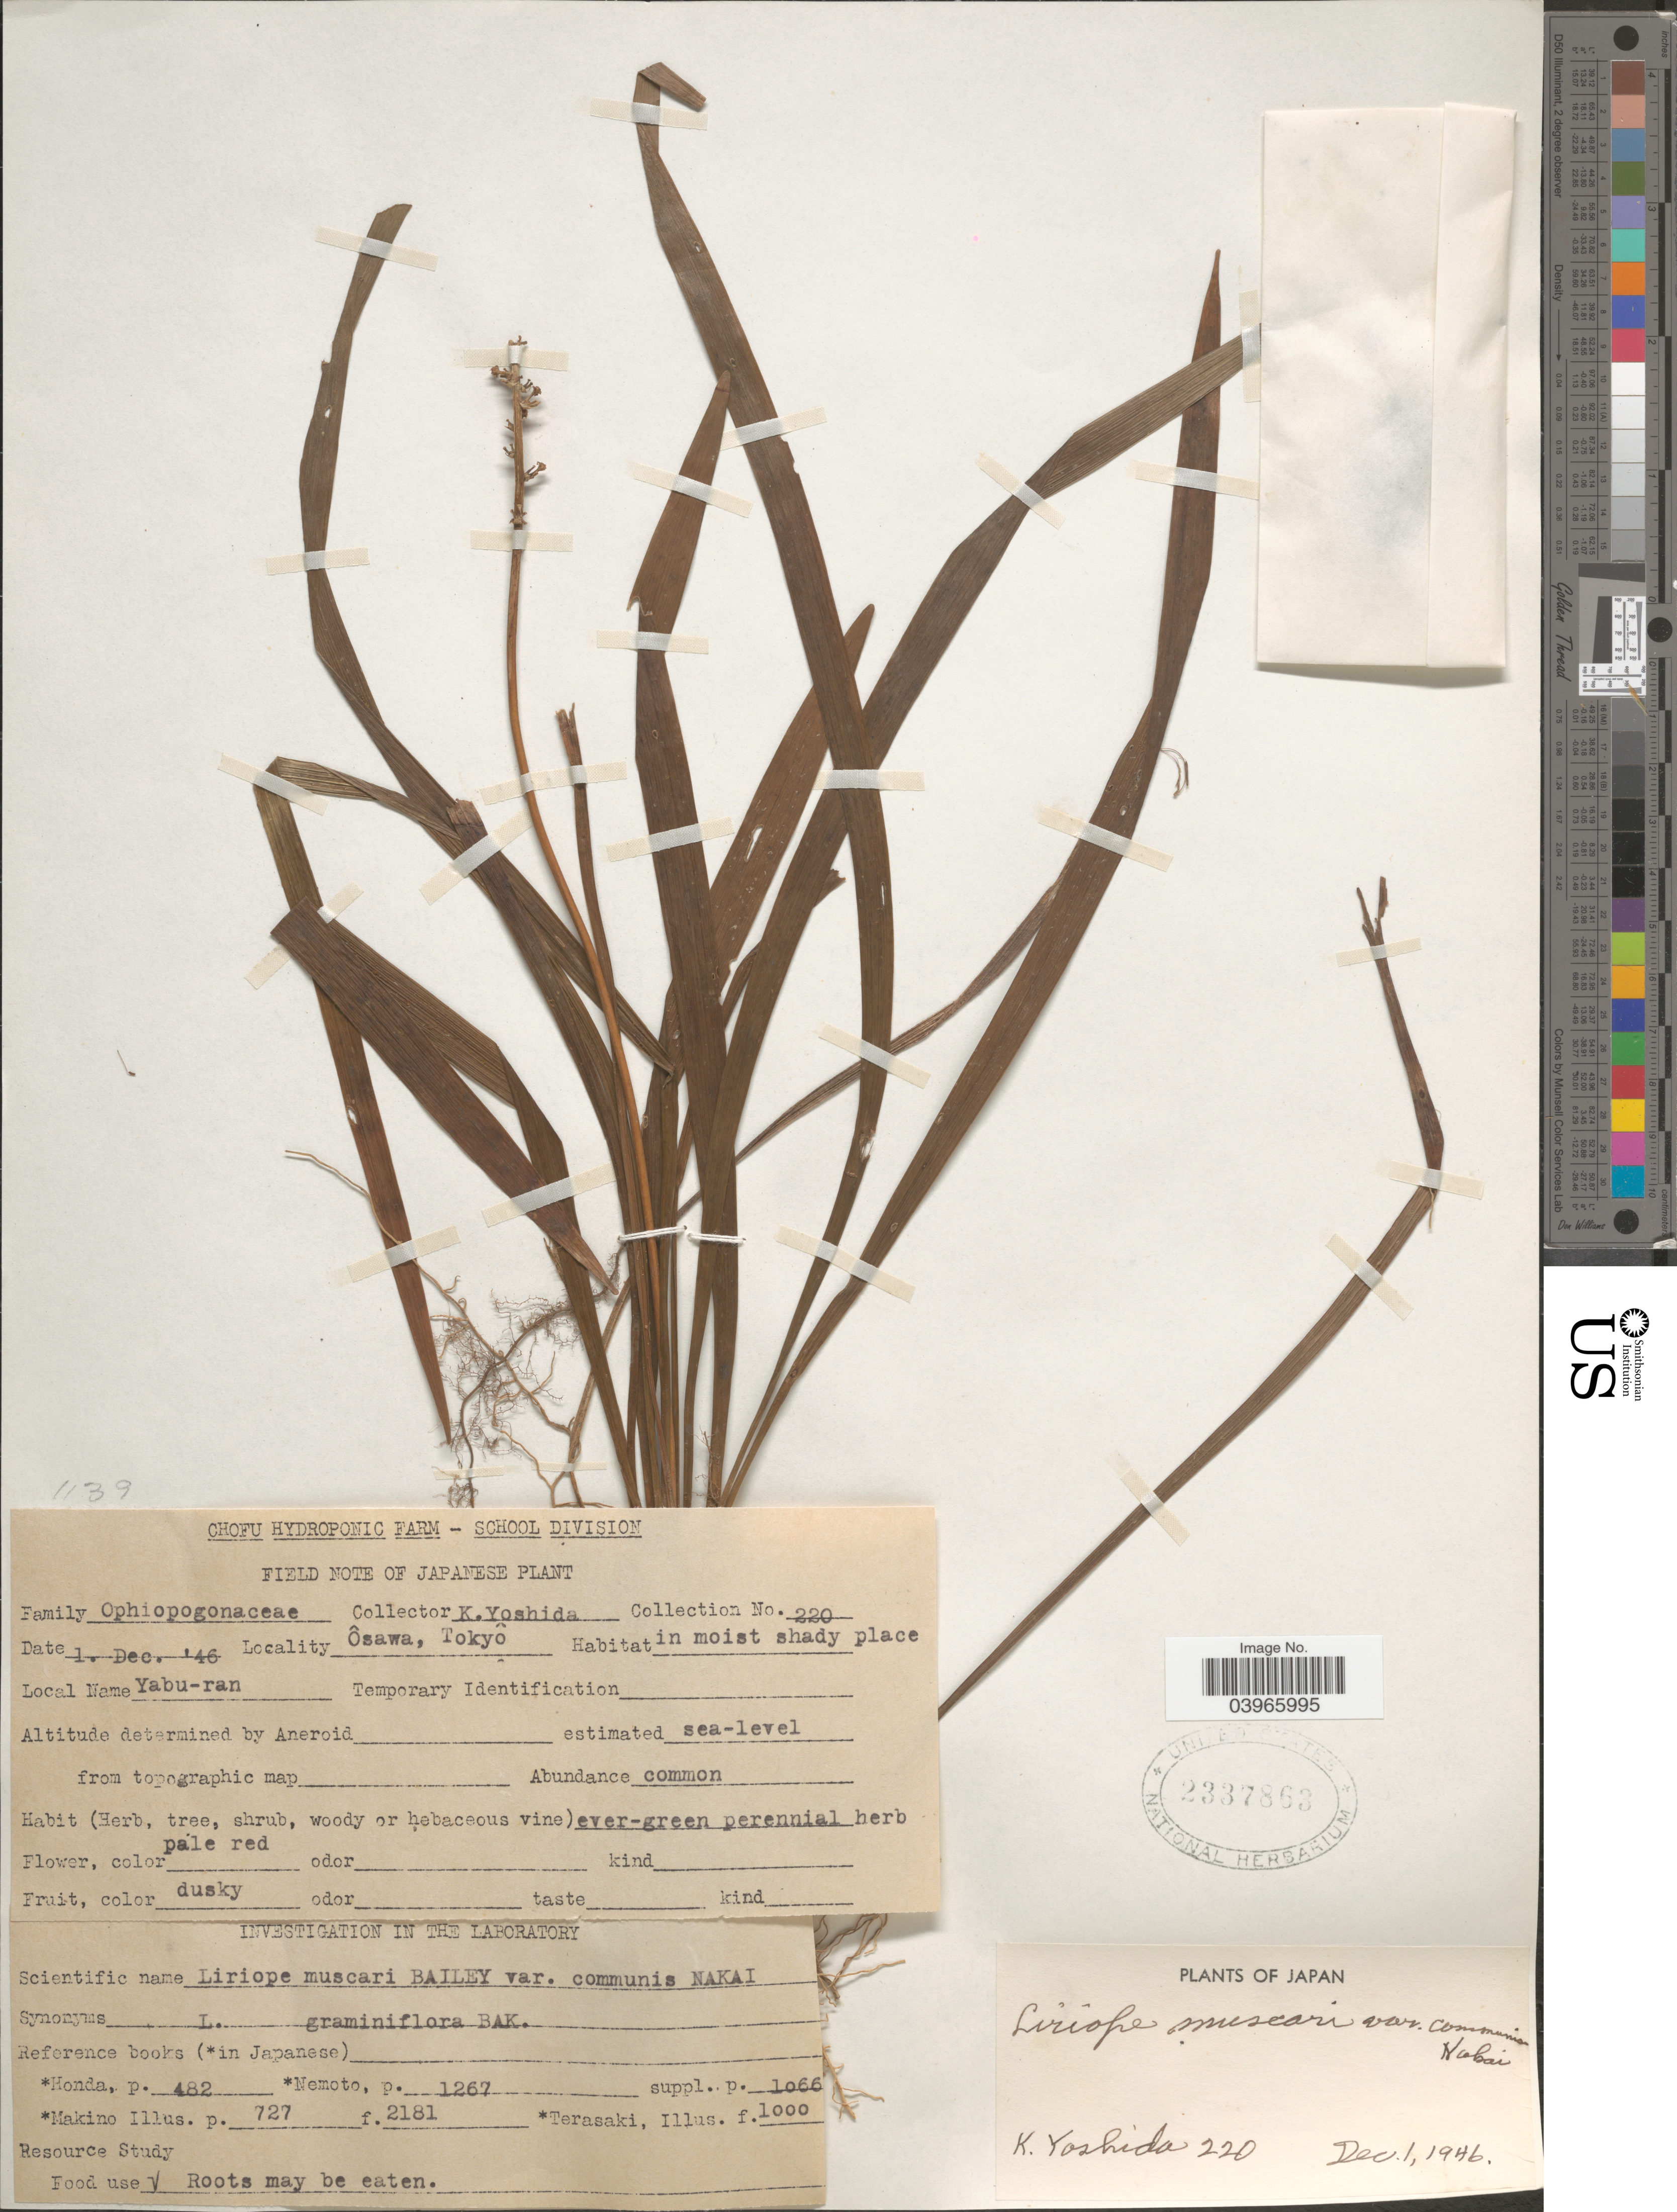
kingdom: Plantae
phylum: Tracheophyta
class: Liliopsida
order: Asparagales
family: Asparagaceae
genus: Liriope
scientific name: Liriope platyphylla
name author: F.T. Wang & Tang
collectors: K. Yoshida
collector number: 220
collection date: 1946-12-01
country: Japan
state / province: Tokyo, Federal City of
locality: Ôsawa, Tokyô.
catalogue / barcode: US 2337863